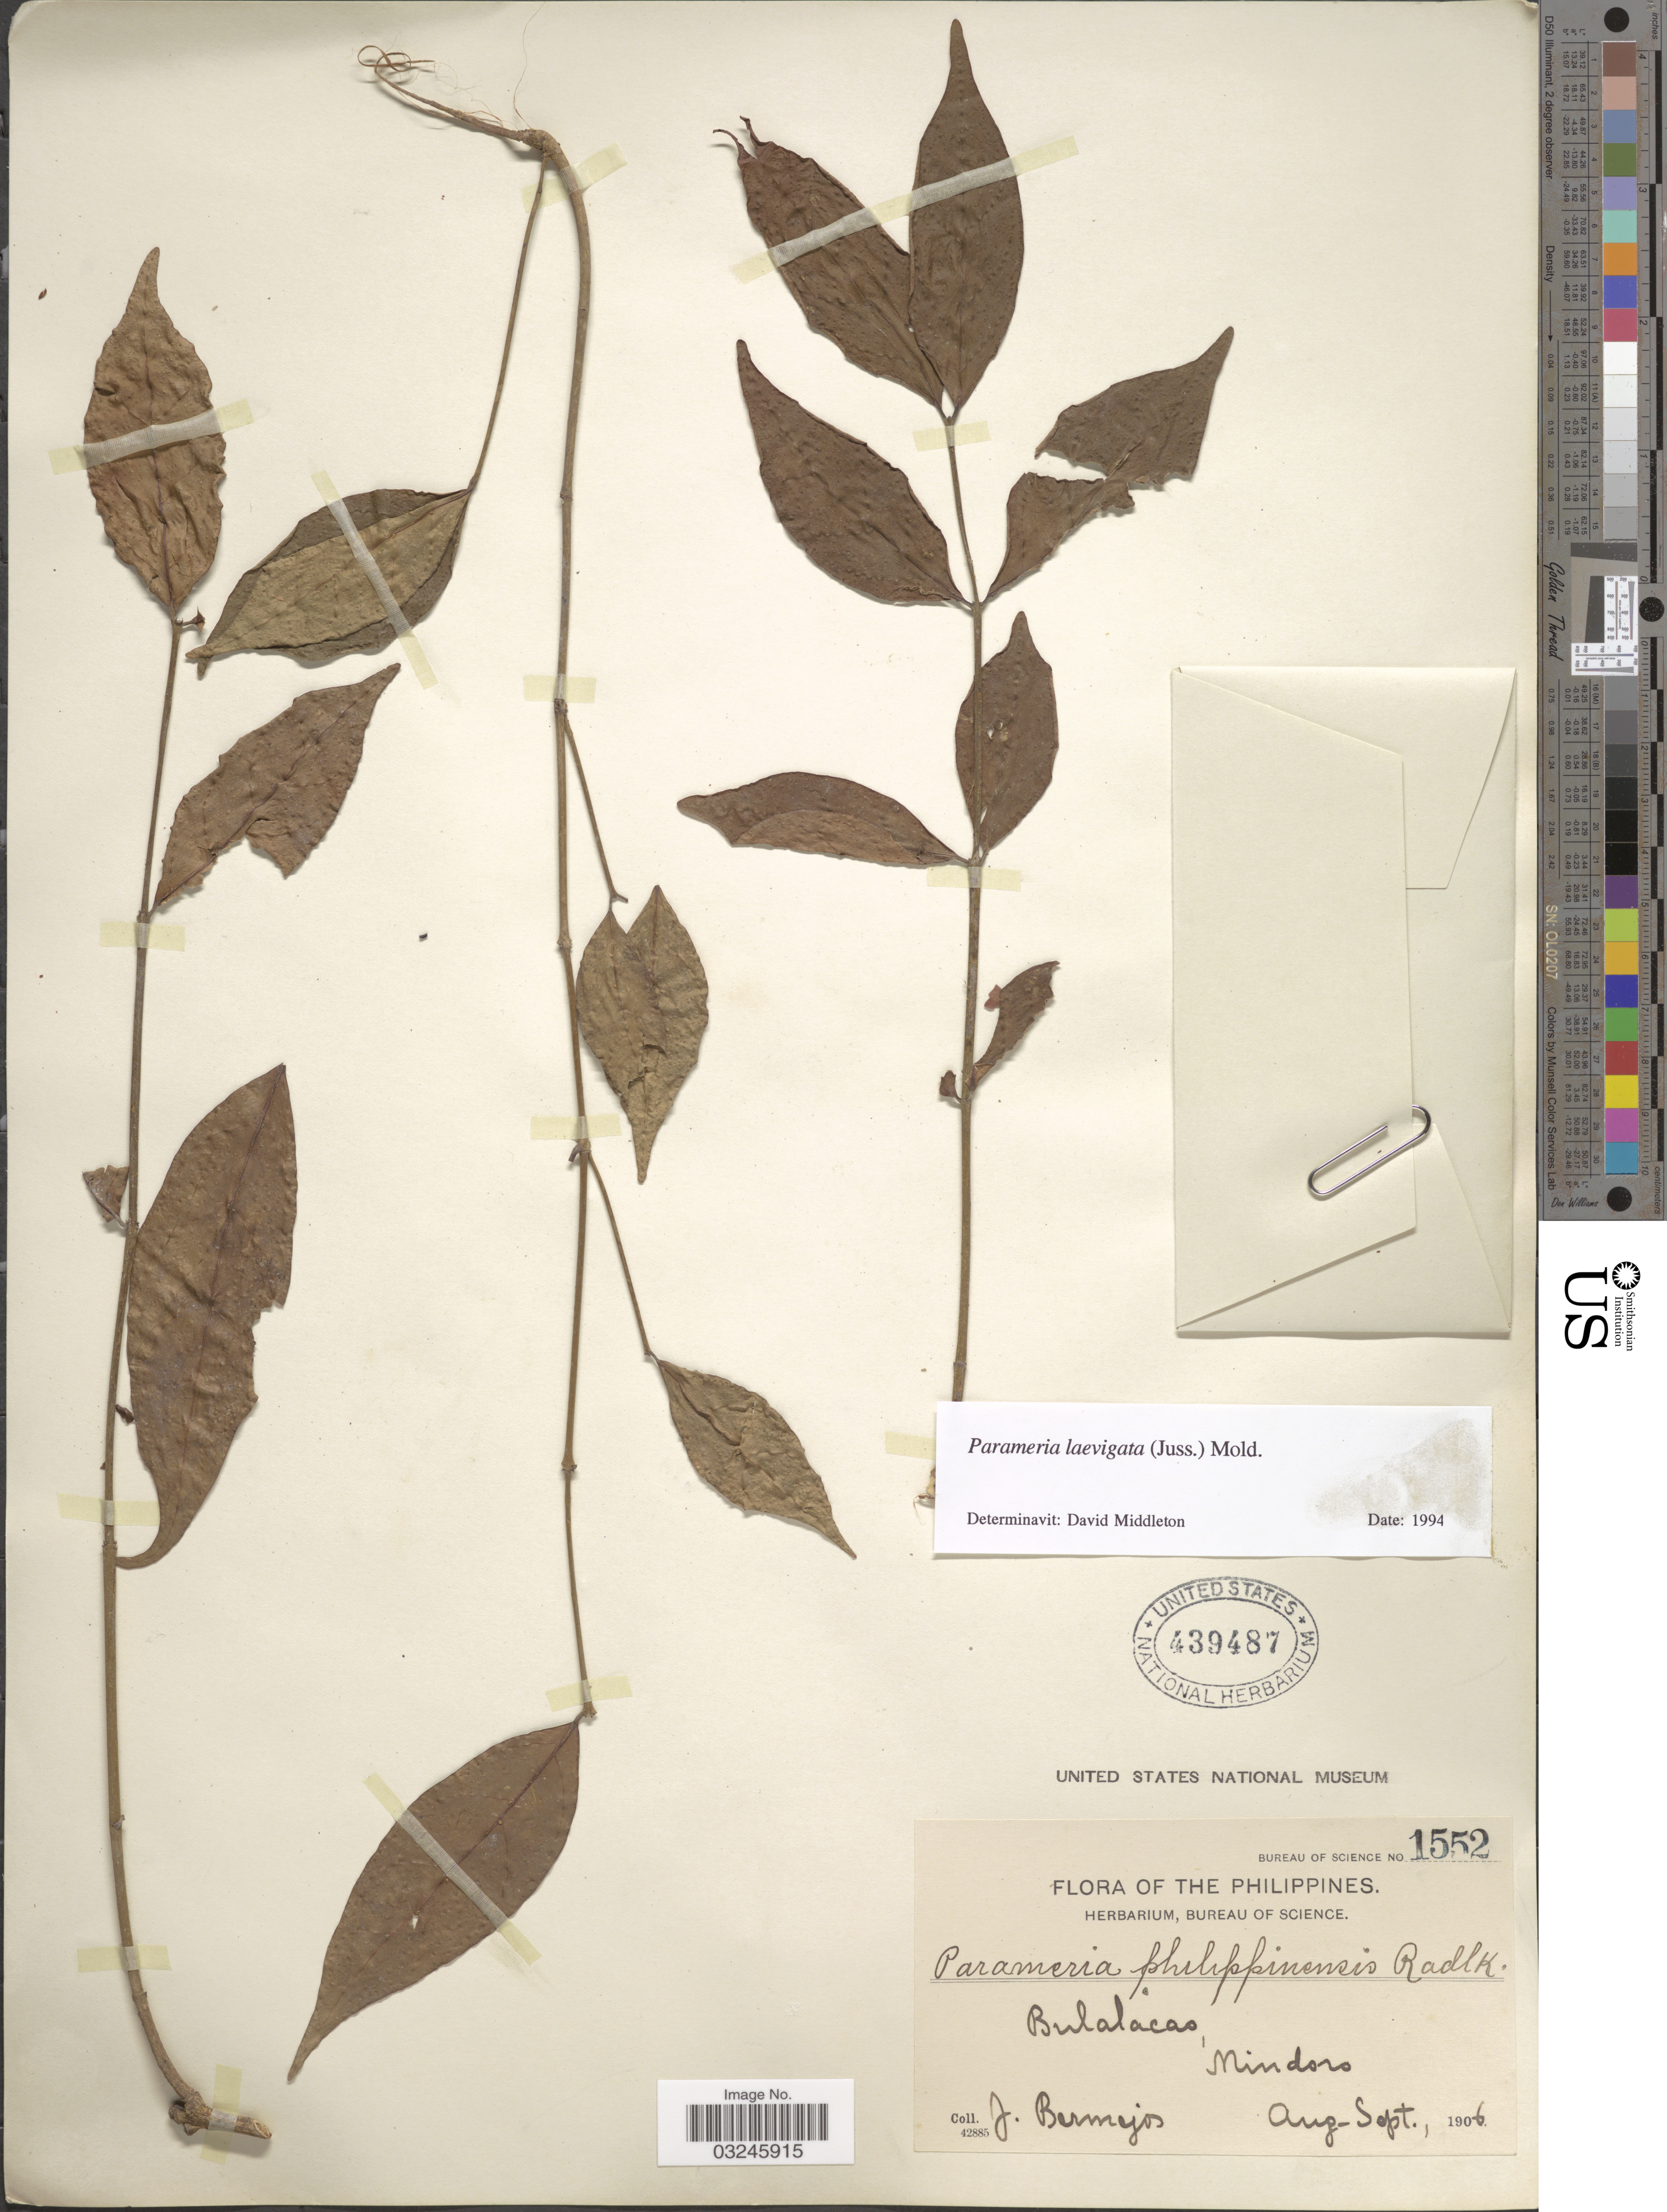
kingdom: Plantae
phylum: Tracheophyta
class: Magnoliopsida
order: Gentianales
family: Apocynaceae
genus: Parameria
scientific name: Parameria laevigata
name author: (Juss.) Moldenke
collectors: J. Bermejos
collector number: Bureau of Science 1552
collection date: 1906-08/1906-09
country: Philippines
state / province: Mimaropa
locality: Bulalacao, Mindoro.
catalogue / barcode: US 439487